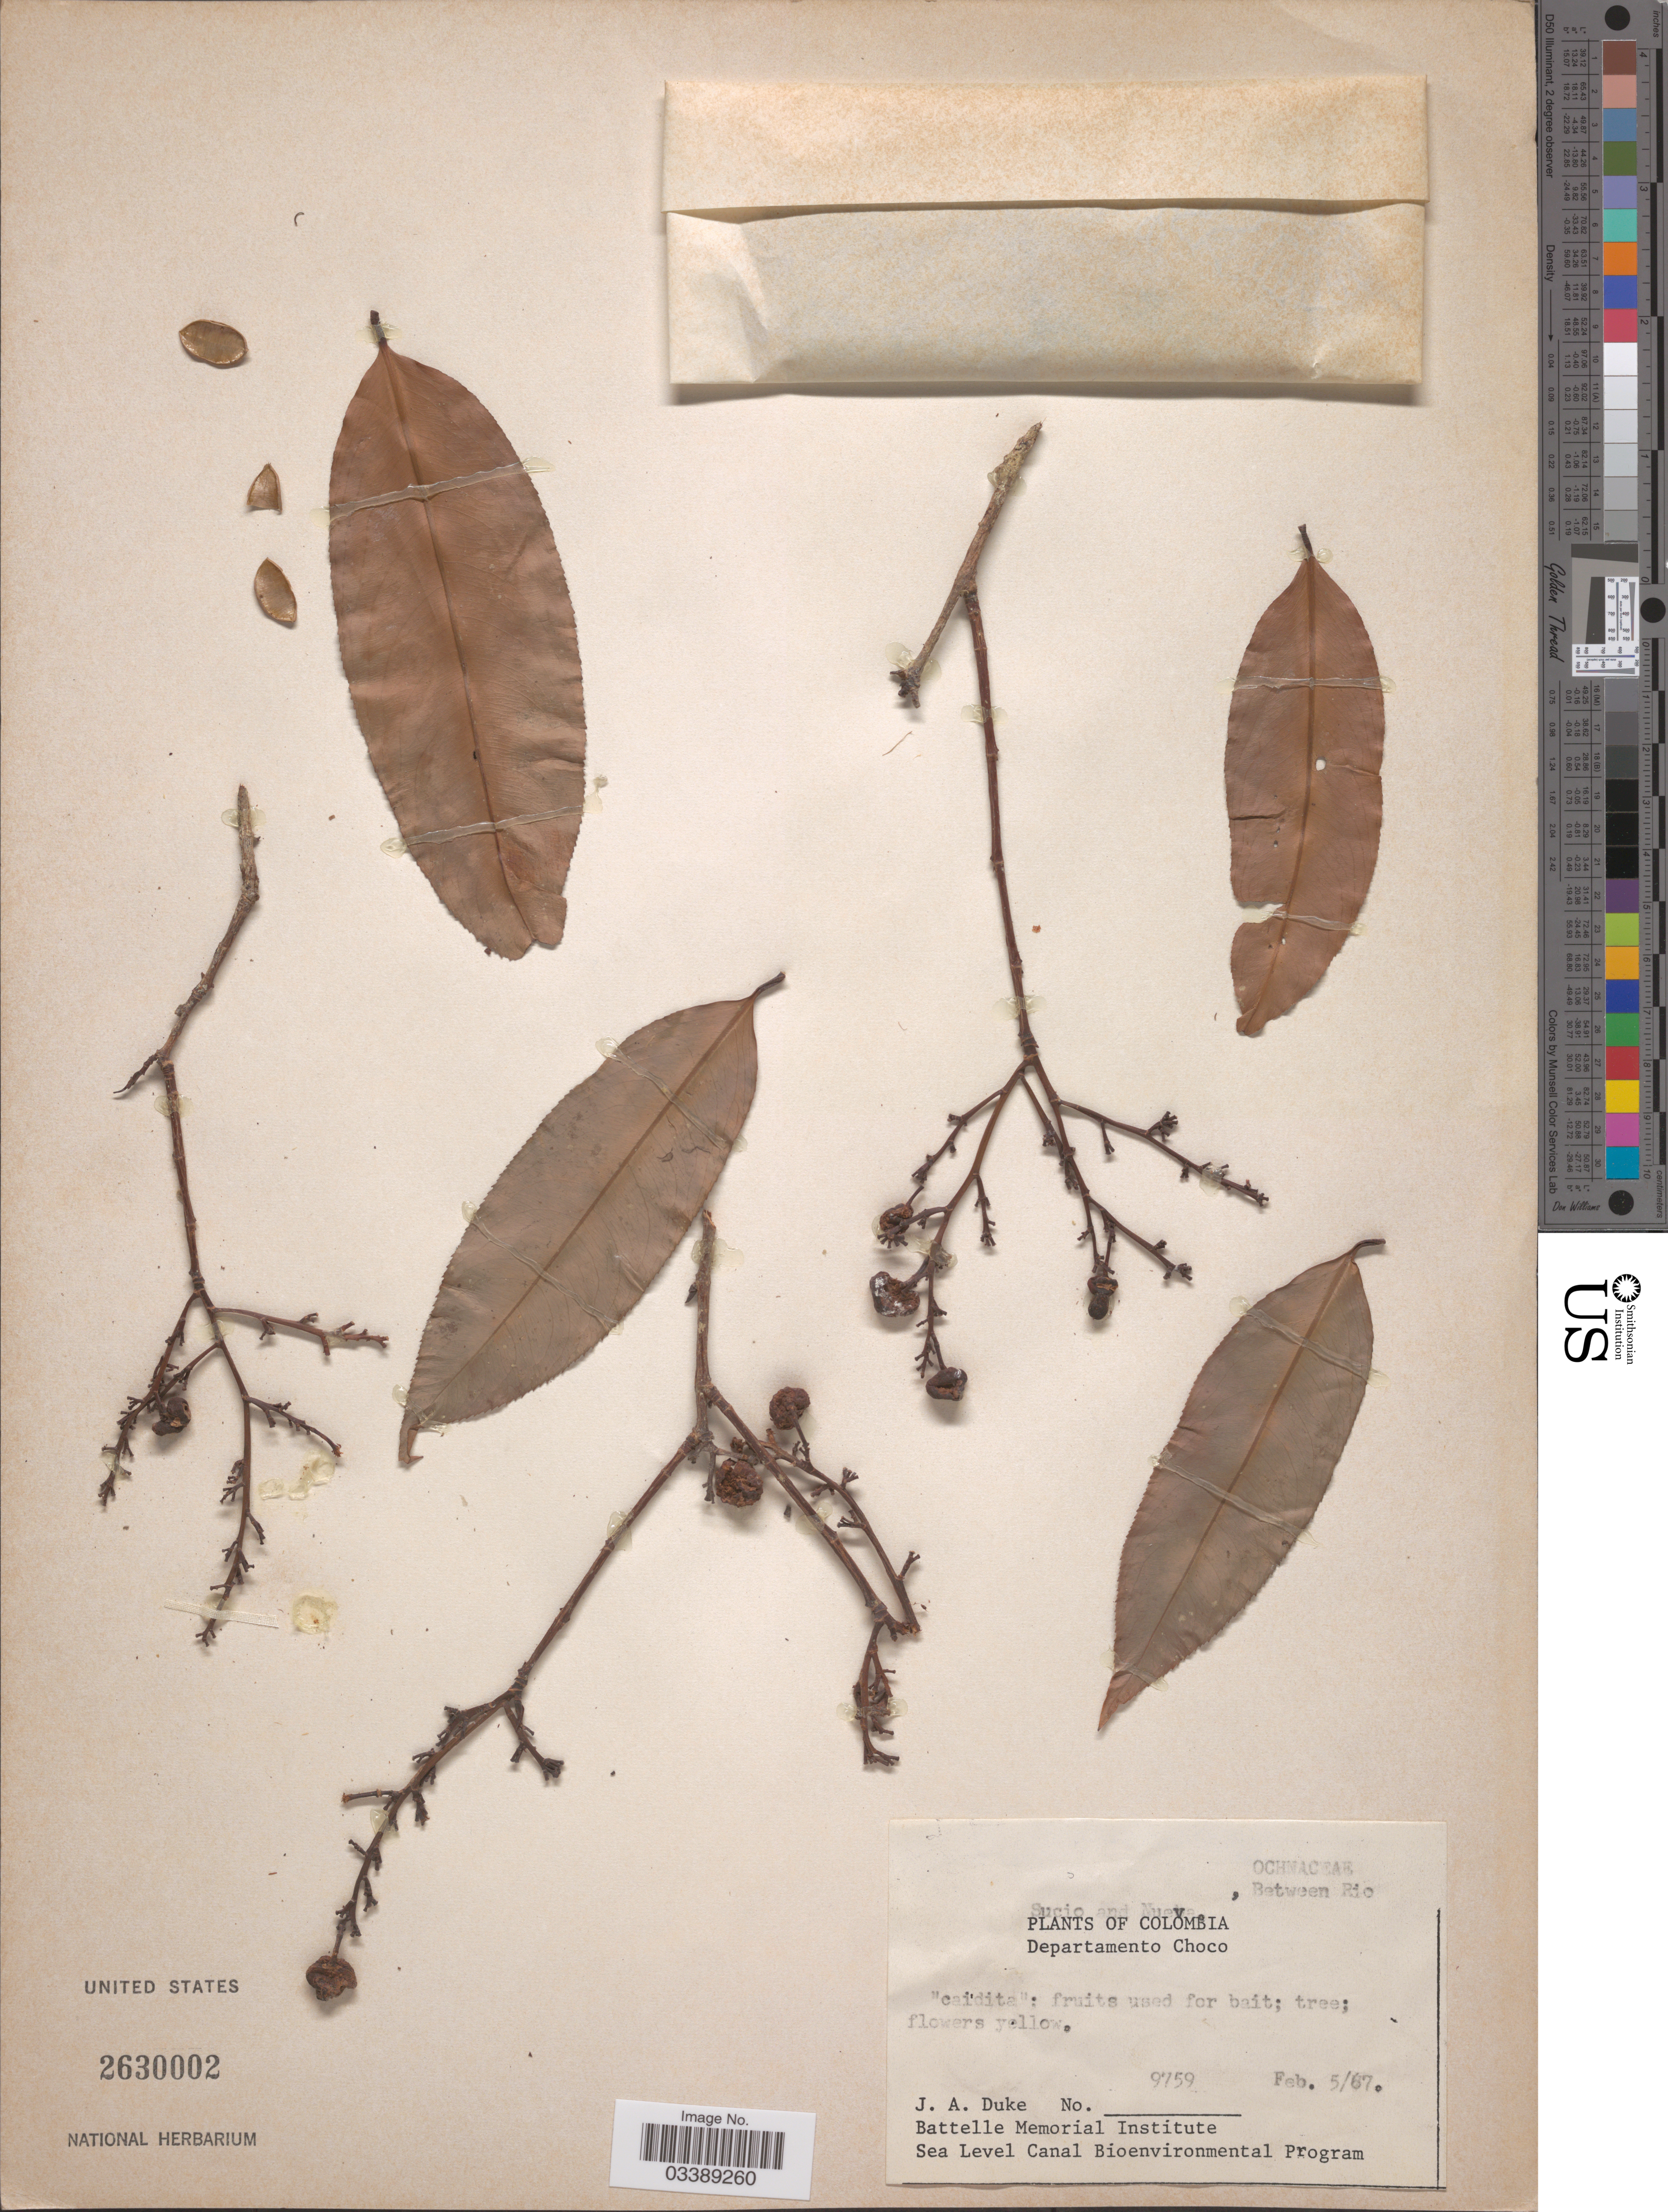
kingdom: Plantae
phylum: Tracheophyta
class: Magnoliopsida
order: Malpighiales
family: Ochnaceae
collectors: J. A. Duke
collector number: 9759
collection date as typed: Transcribed d/m/y: 5/2/67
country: Colombia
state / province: Chocó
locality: Departamento Choco. Between Rio Sucio and Nueva.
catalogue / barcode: US 2630002